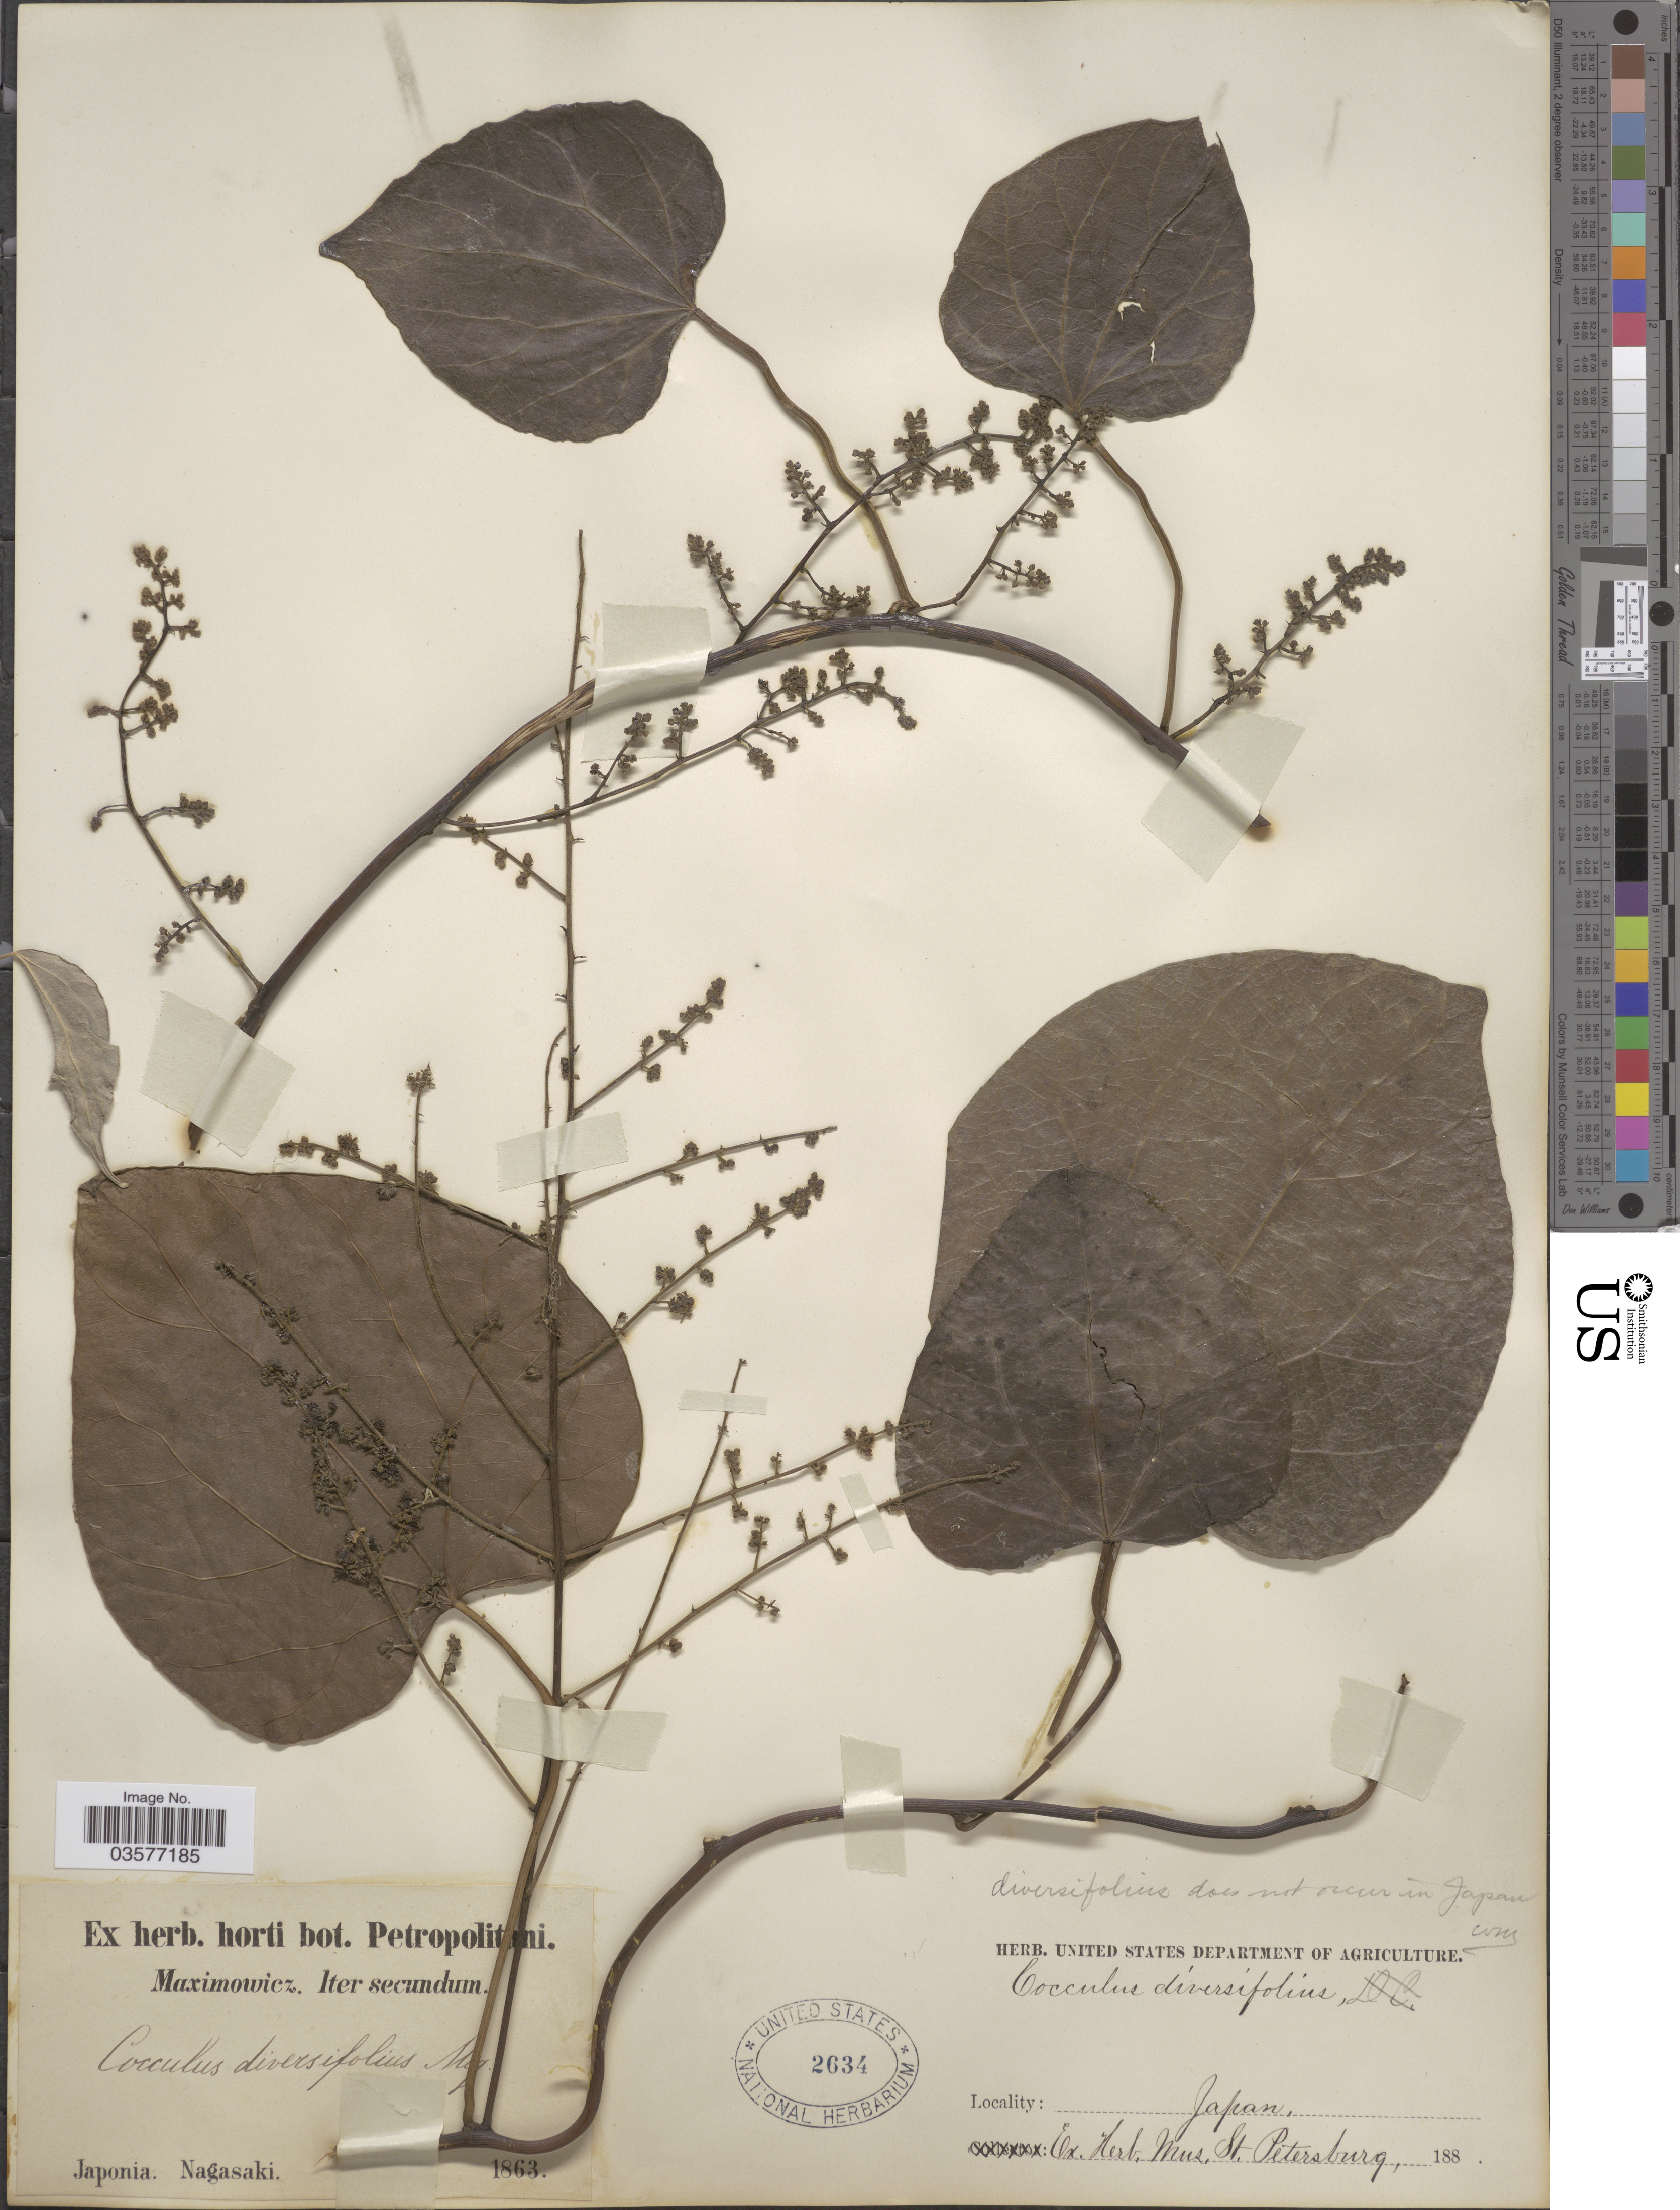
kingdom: Plantae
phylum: Tracheophyta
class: Magnoliopsida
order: Ranunculales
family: Menispermaceae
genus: Sinomenium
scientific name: Sinomenium acutum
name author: (Thunb.) Rehder & E.H. Wilson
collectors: Maximowicz, --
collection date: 1863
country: Japan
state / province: Nagasaki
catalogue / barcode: US 2634